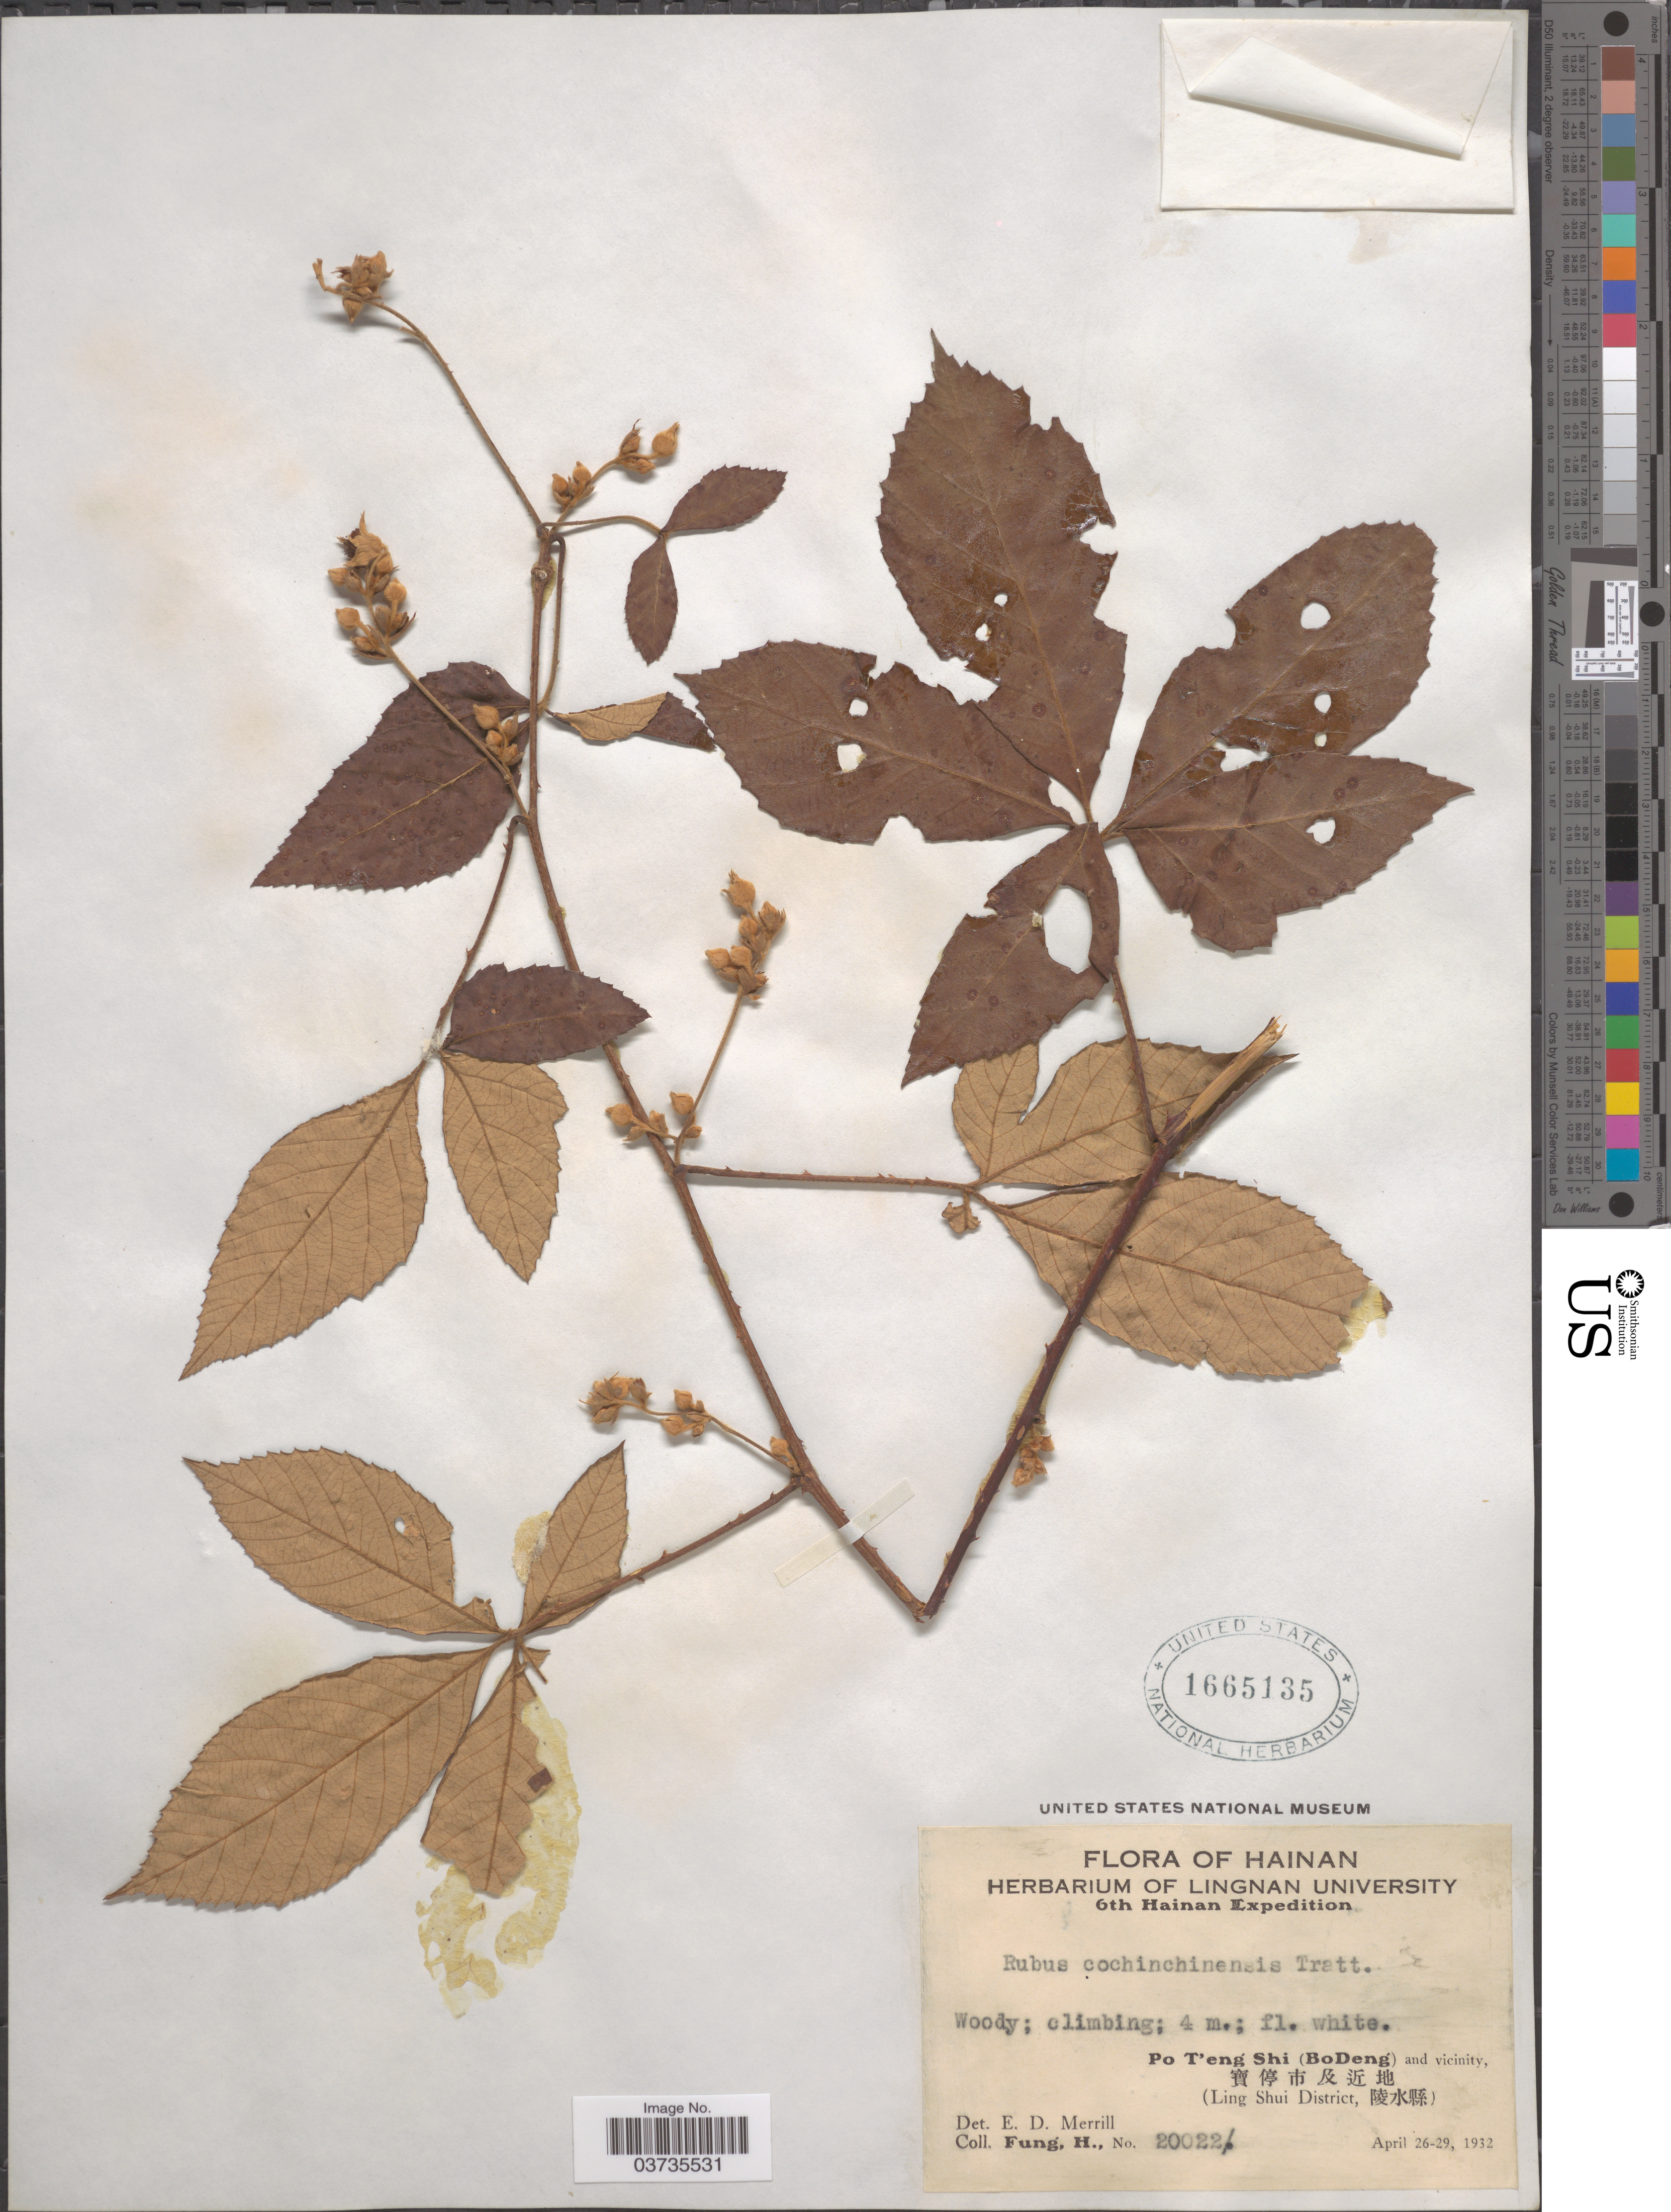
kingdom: Plantae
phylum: Tracheophyta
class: Magnoliopsida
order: Rosales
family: Rosaceae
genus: Rubus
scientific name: Rubus cochinchinensis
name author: Tratt.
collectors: H. Fung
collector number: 20022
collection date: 1932-04-26/1932-04-29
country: China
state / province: Hainan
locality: Po T'eng Shi (BoDeng) and vicinity, X. (Ling Shui District, X).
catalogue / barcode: US 1665135